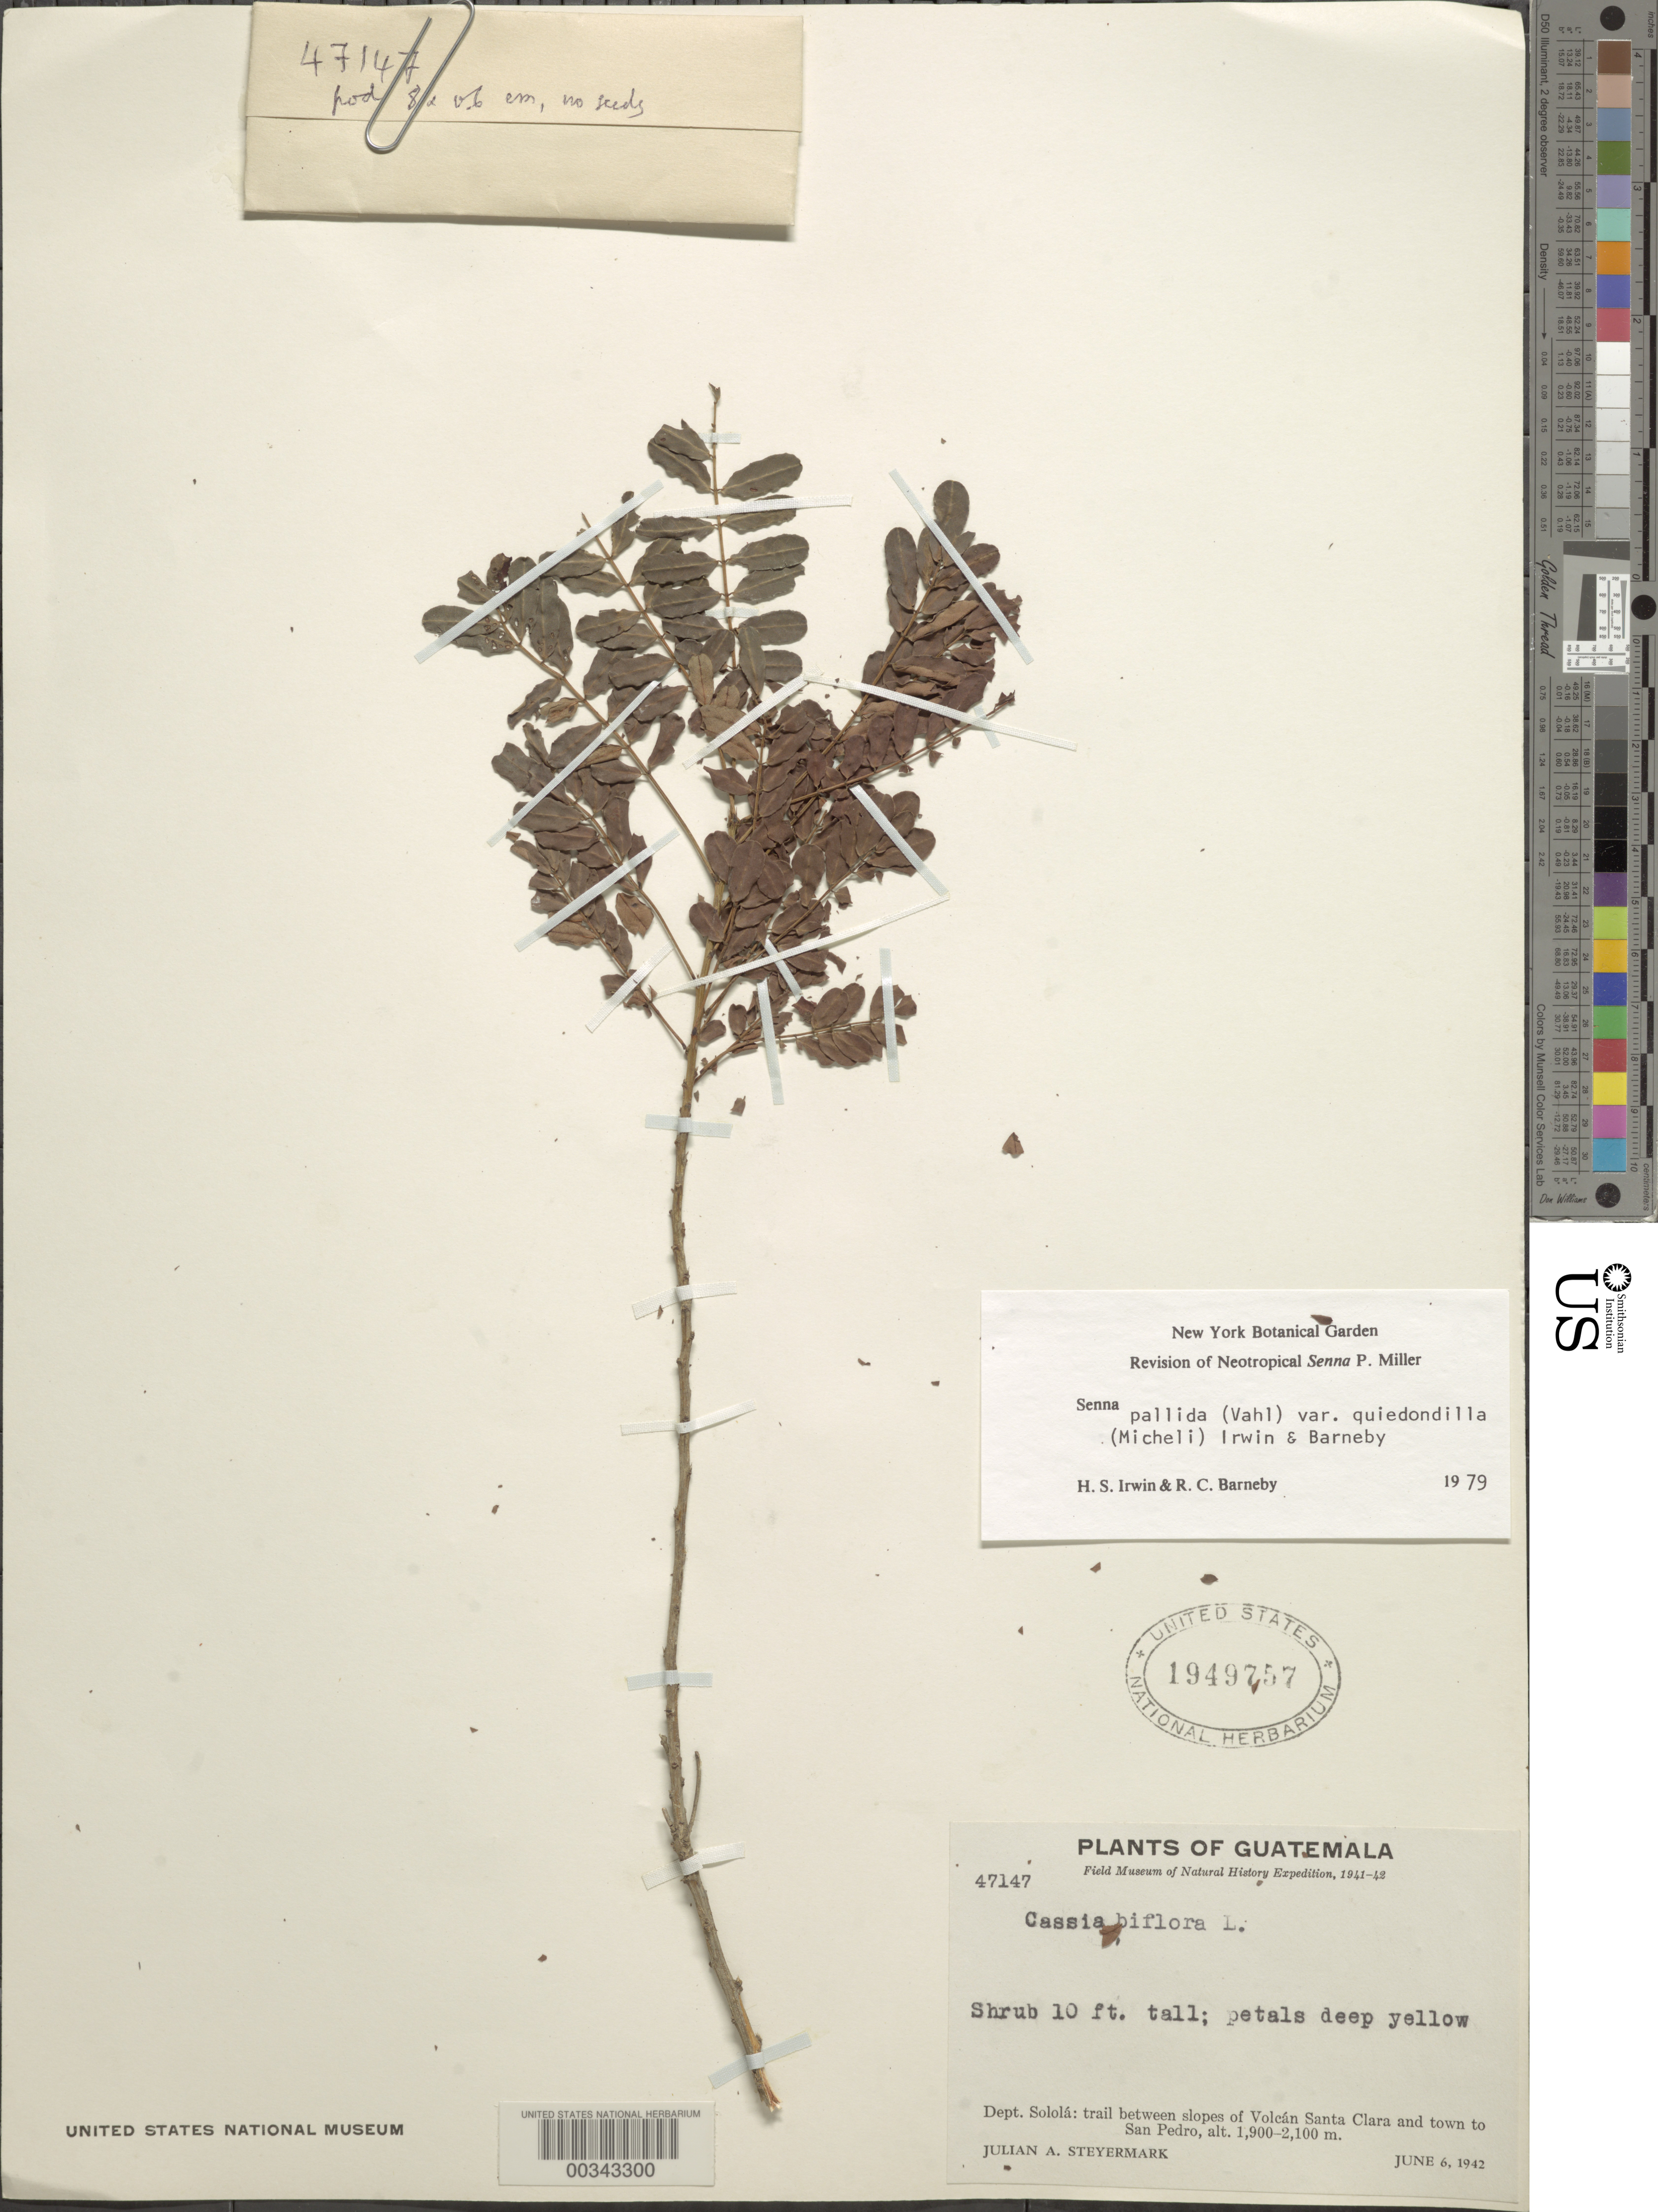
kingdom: Plantae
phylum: Tracheophyta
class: Magnoliopsida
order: Fabales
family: Fabaceae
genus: Senna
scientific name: Senna pallida var. quiedondilla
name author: (Micheli) H.S. Irwin & Barneby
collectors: J. Steyermark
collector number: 47147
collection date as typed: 06 Jun 1942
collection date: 1942-06-06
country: Guatemala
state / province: Sololá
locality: Trail between slopes of Volcán Santa Clara and town to San Pedro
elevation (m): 1900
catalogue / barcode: US 1949757